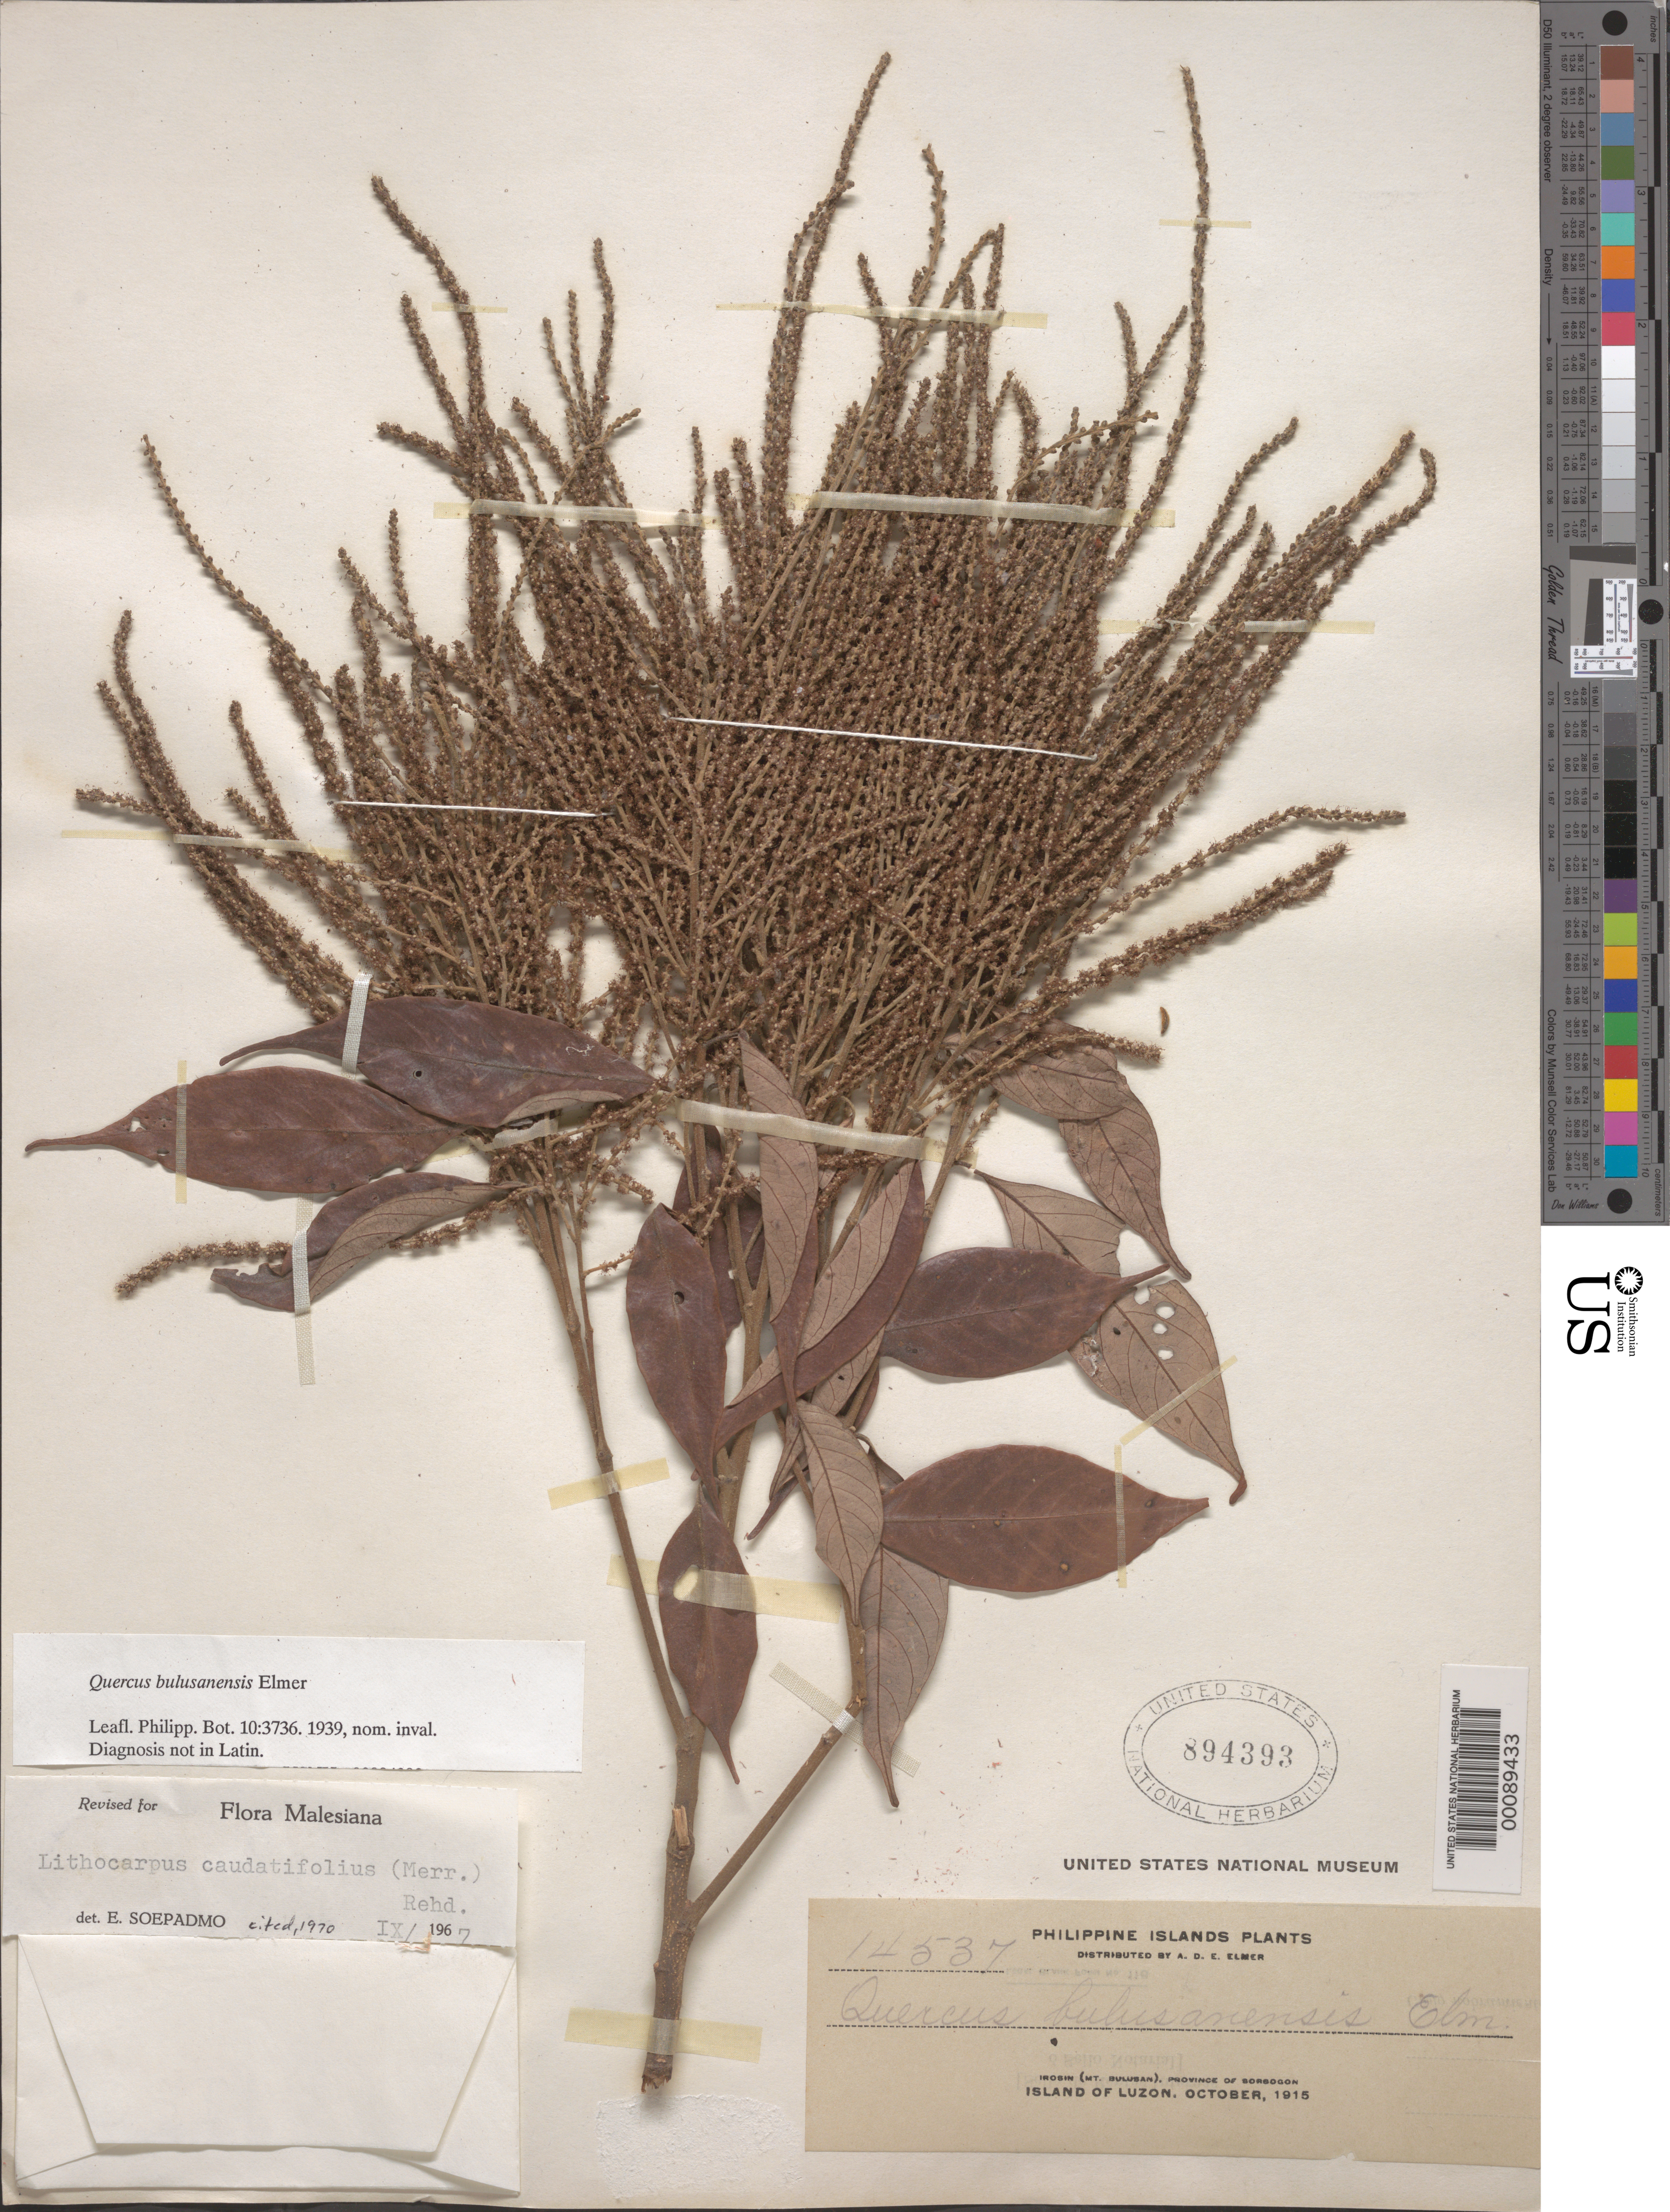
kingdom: Plantae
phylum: Tracheophyta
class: Magnoliopsida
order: Fagales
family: Fagaceae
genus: Quercus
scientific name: Quercus bulusanensis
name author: Elmer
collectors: A. D. E. Elmer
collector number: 14537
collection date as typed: Oct 1915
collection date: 1915-10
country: Philippines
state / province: Bicol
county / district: Sorsogon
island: Luzon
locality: Irosin (Mt. Bulusan)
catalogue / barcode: US 894393